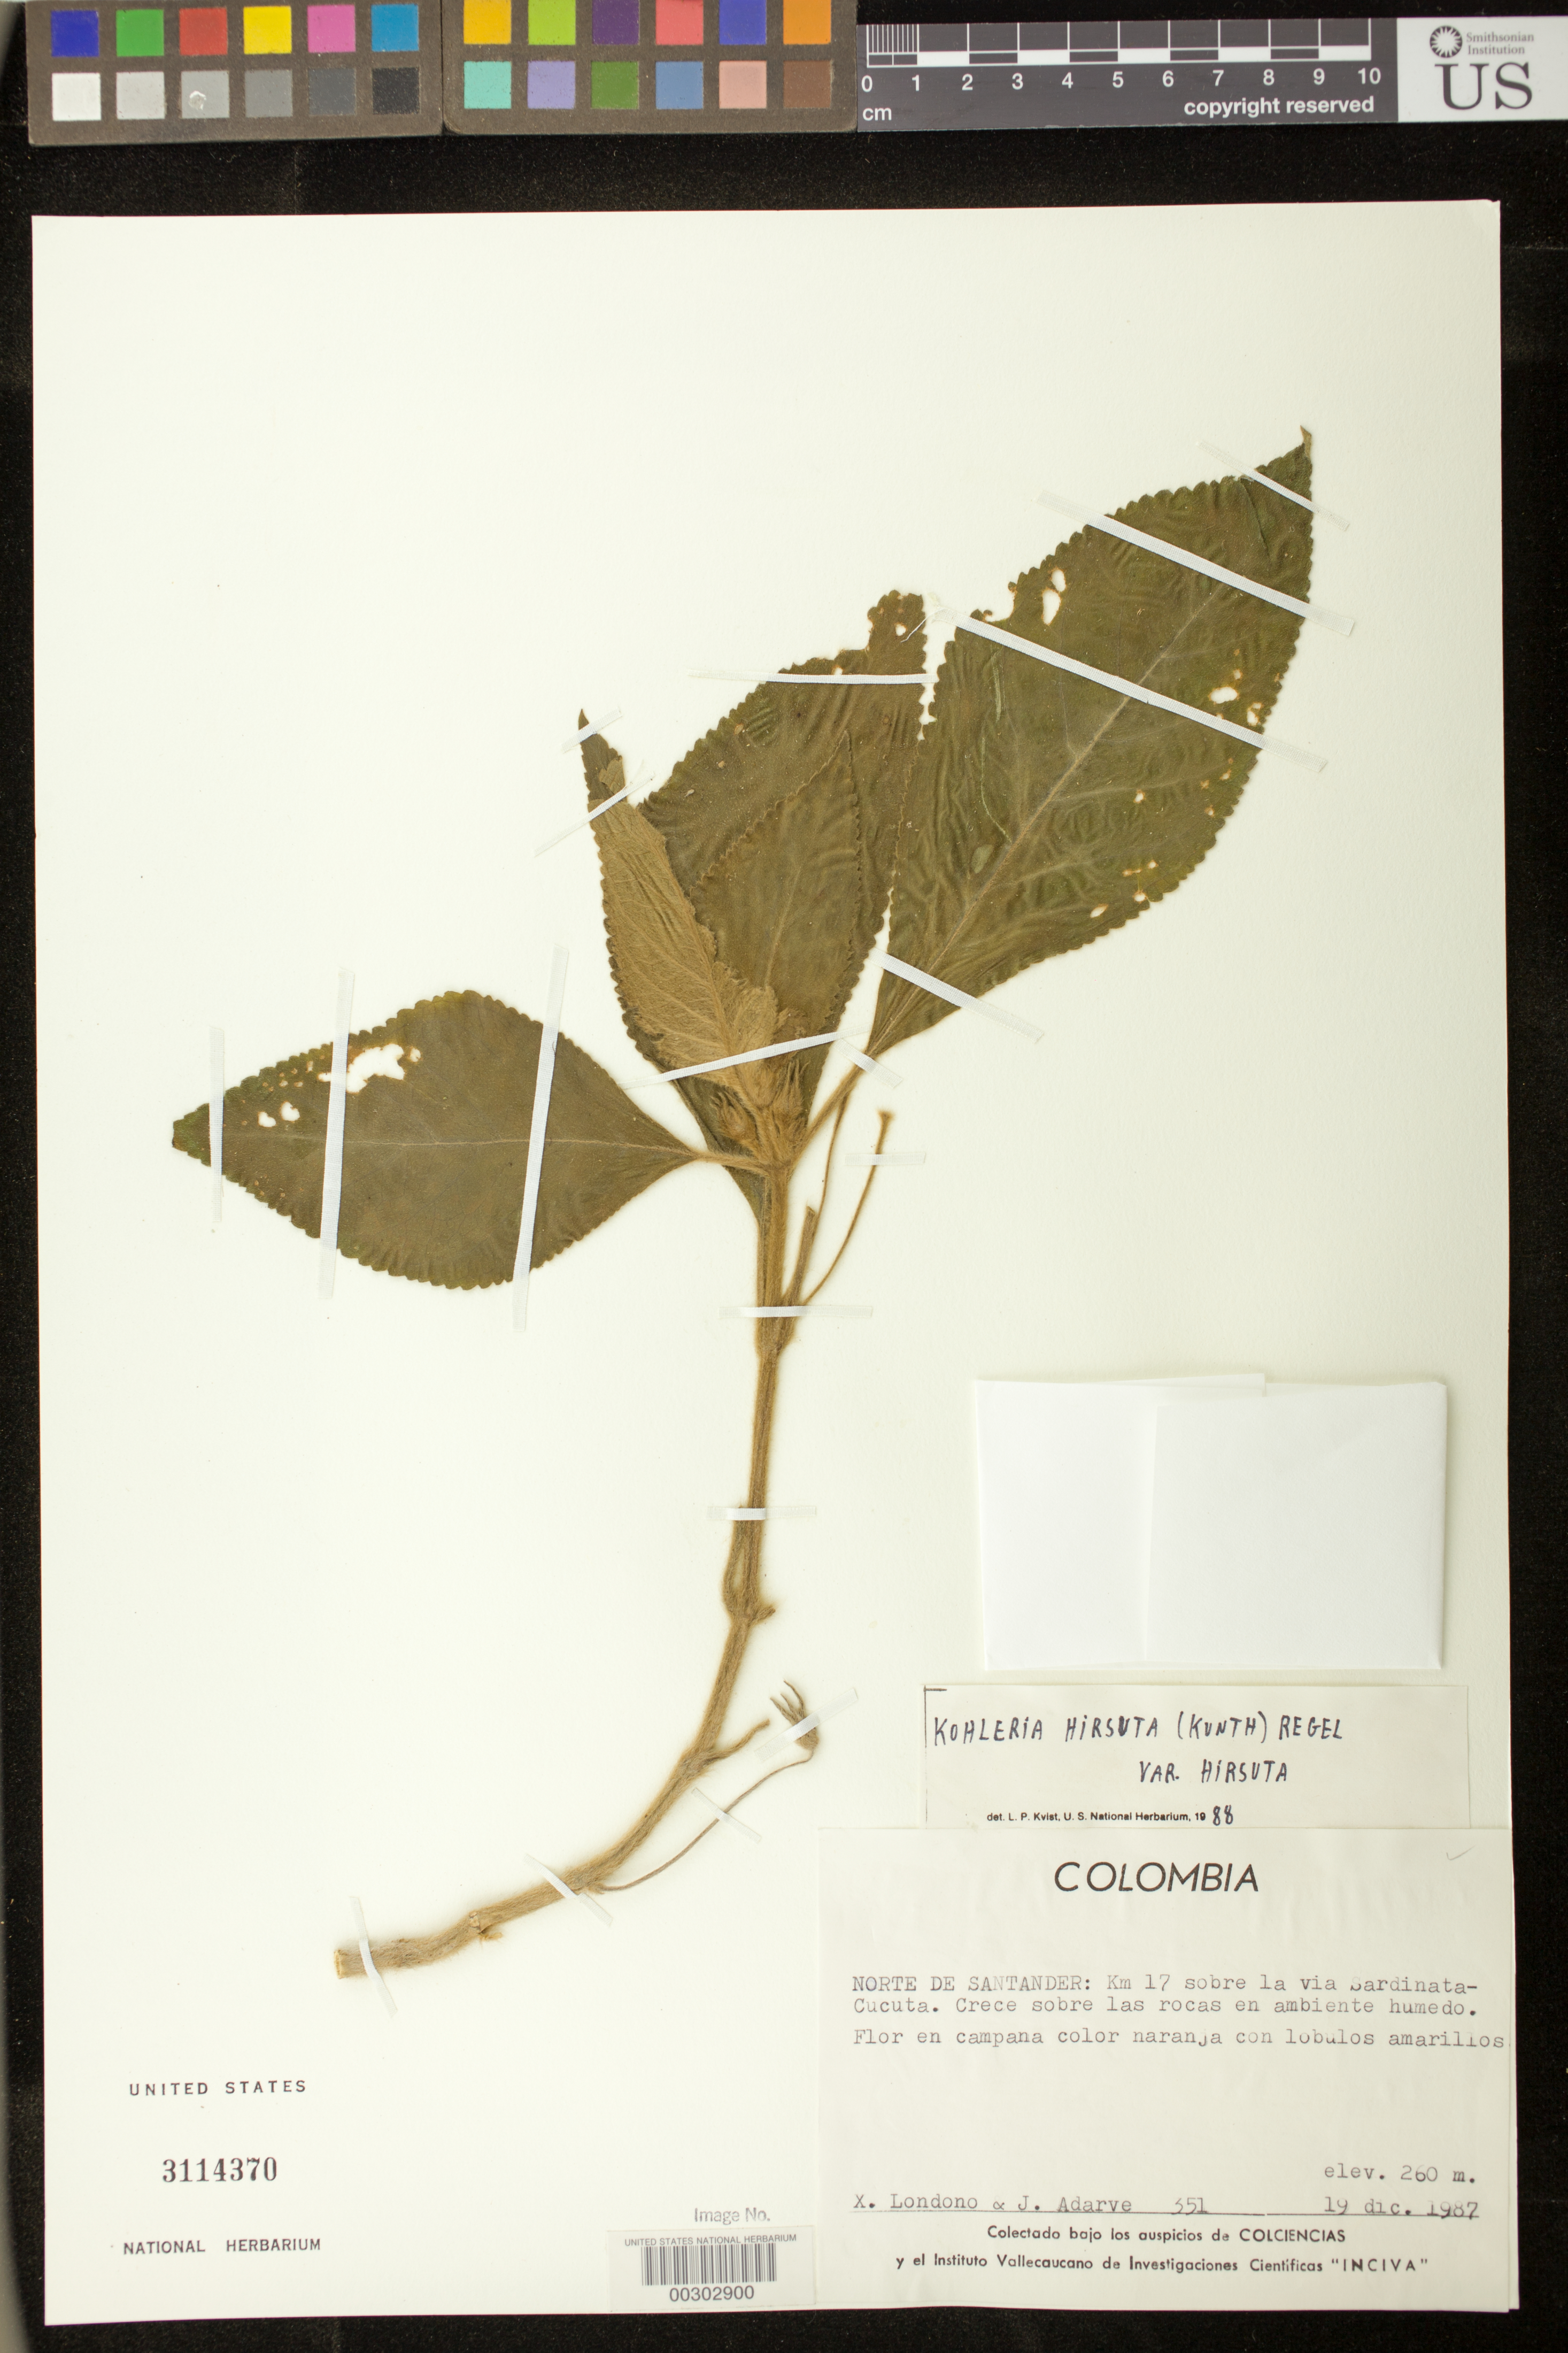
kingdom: Plantae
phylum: Tracheophyta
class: Magnoliopsida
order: Lamiales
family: Gesneriaceae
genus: Kohleria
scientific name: Kohleria hirsuta var. hirsuta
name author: (Kunth) Regel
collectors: X. Londoño & J. B. Adarve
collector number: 351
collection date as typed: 19 Dec 1987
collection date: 1987-12-19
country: Colombia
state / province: Norte de Santander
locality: Km 17 above Sardinata-Cucuta road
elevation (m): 260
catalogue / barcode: US 3114370